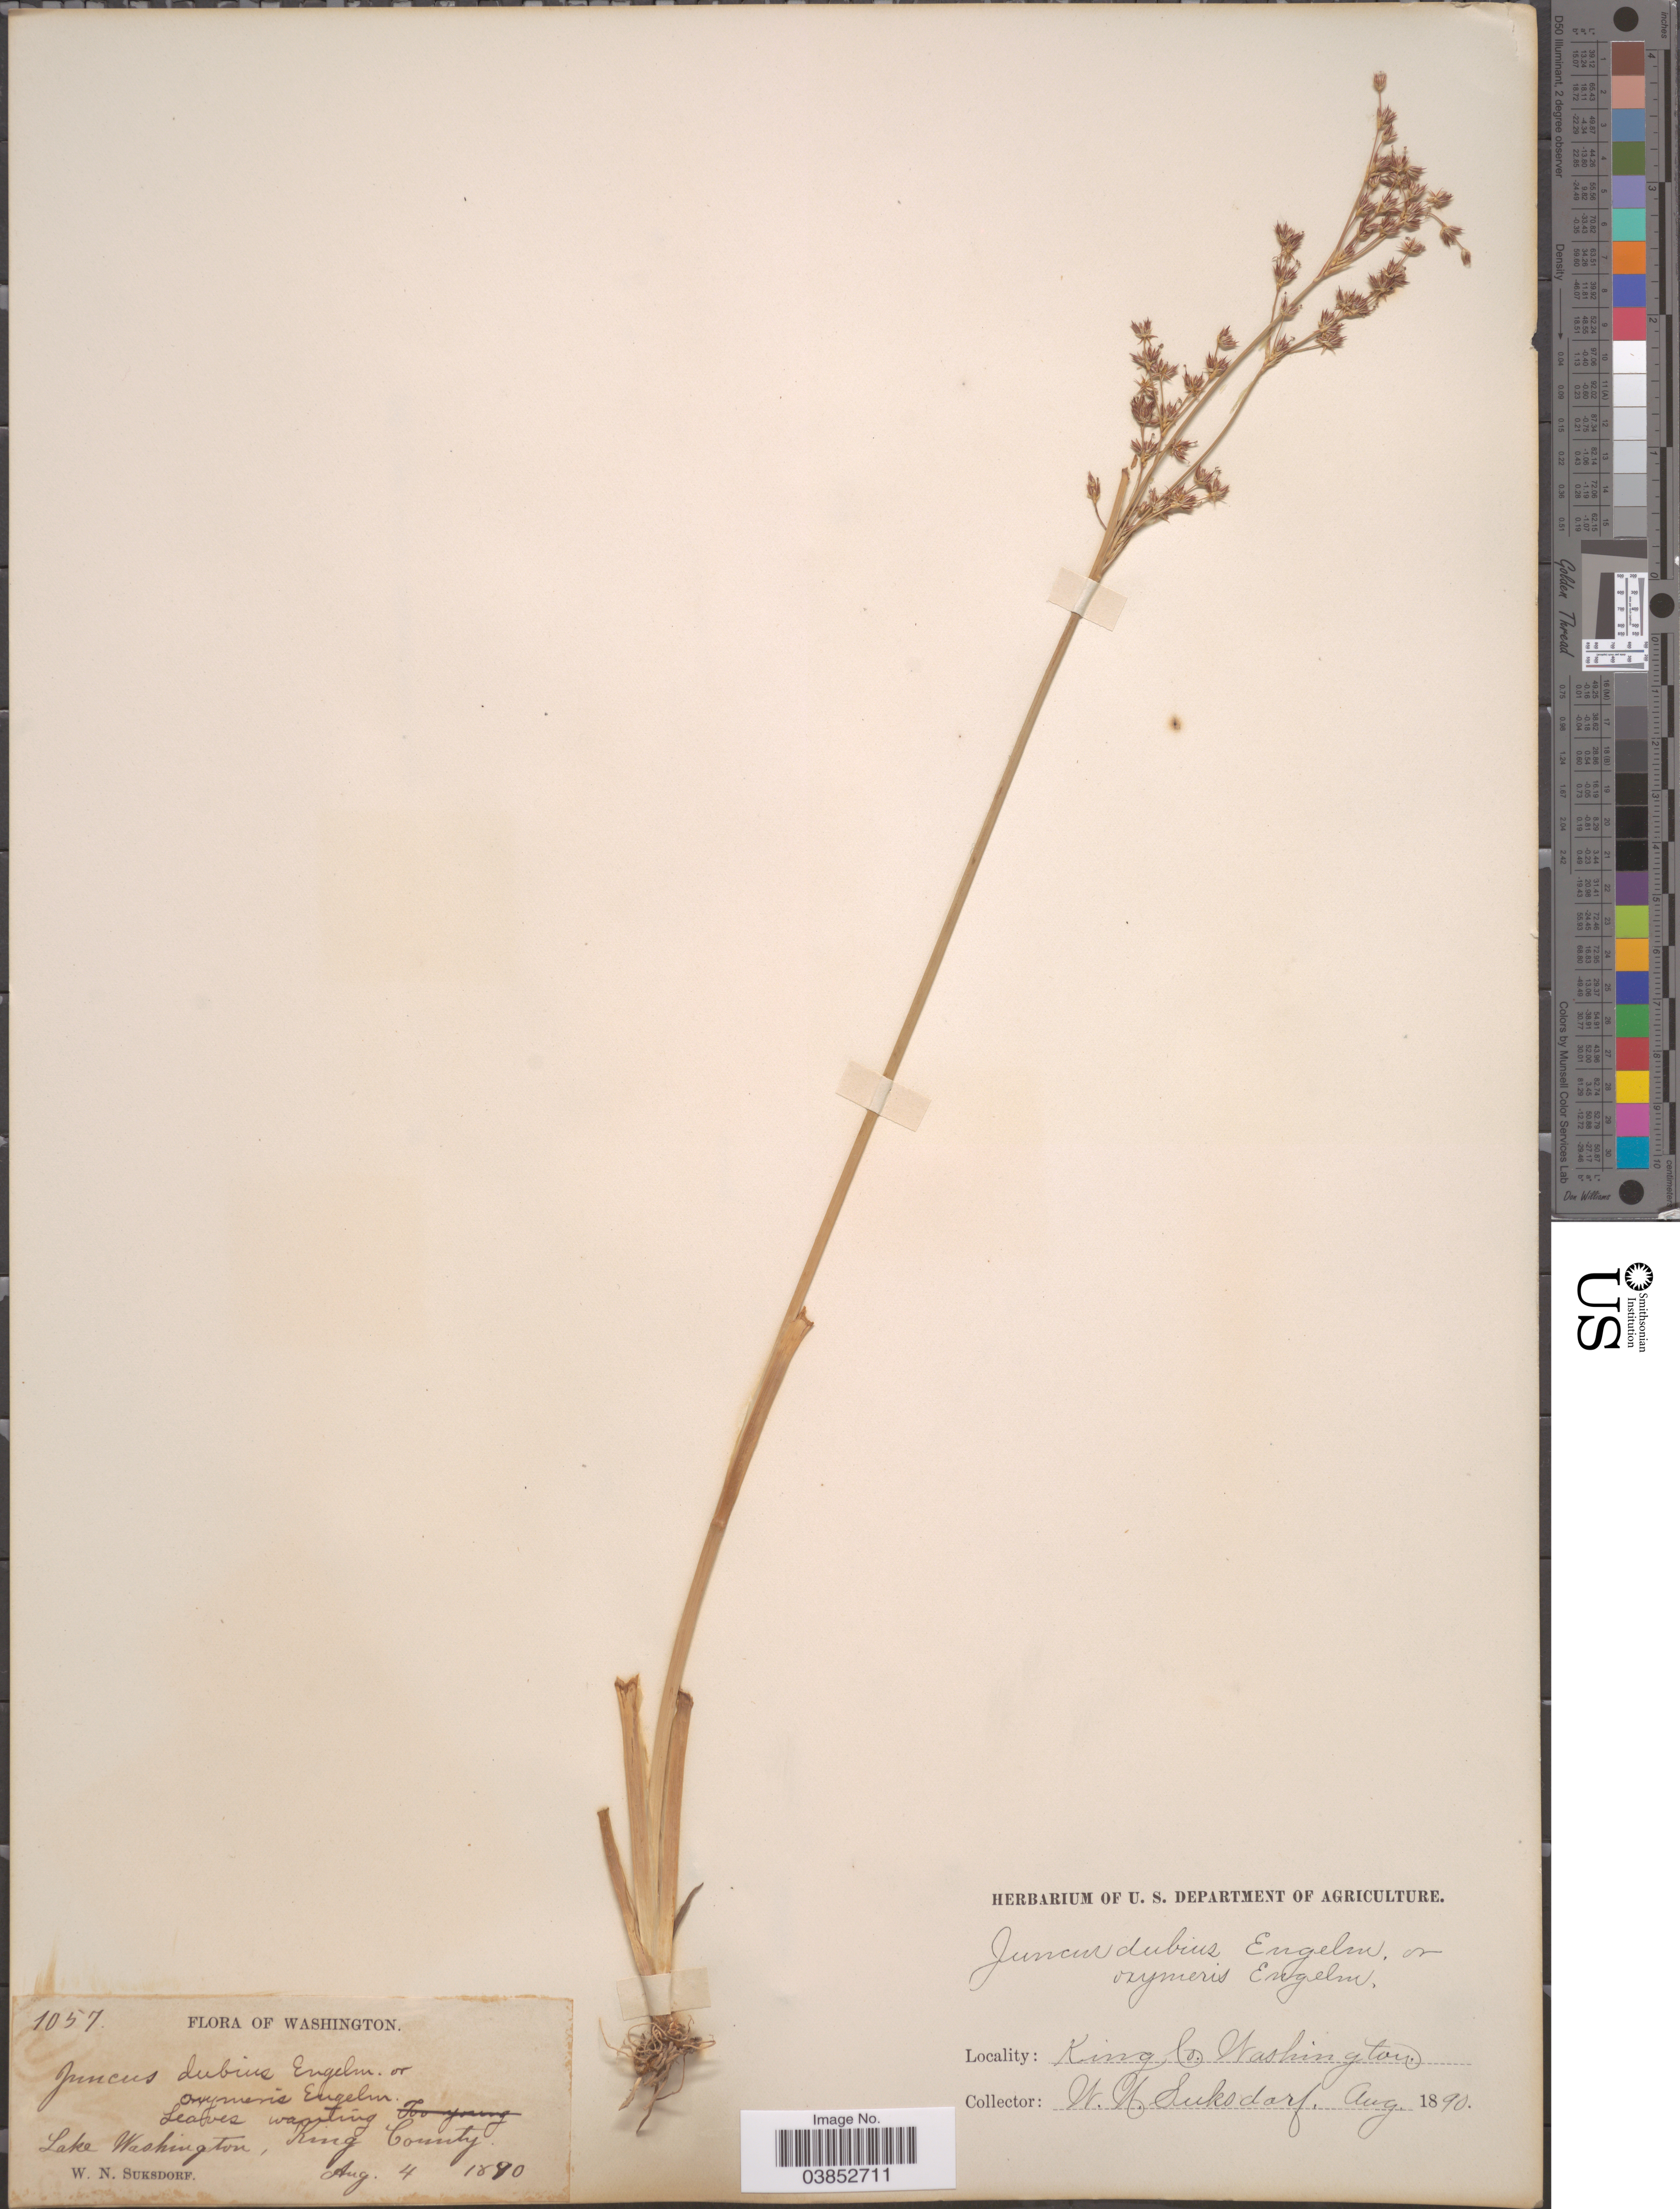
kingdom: Plantae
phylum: Tracheophyta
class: Liliopsida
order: Poales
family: Juncaceae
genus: Juncus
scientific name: Juncus dubius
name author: Engelm.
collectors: W. N. Suksdorf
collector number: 1057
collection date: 1890-08-04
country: United States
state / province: Washington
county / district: King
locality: Lake Washington, King County.